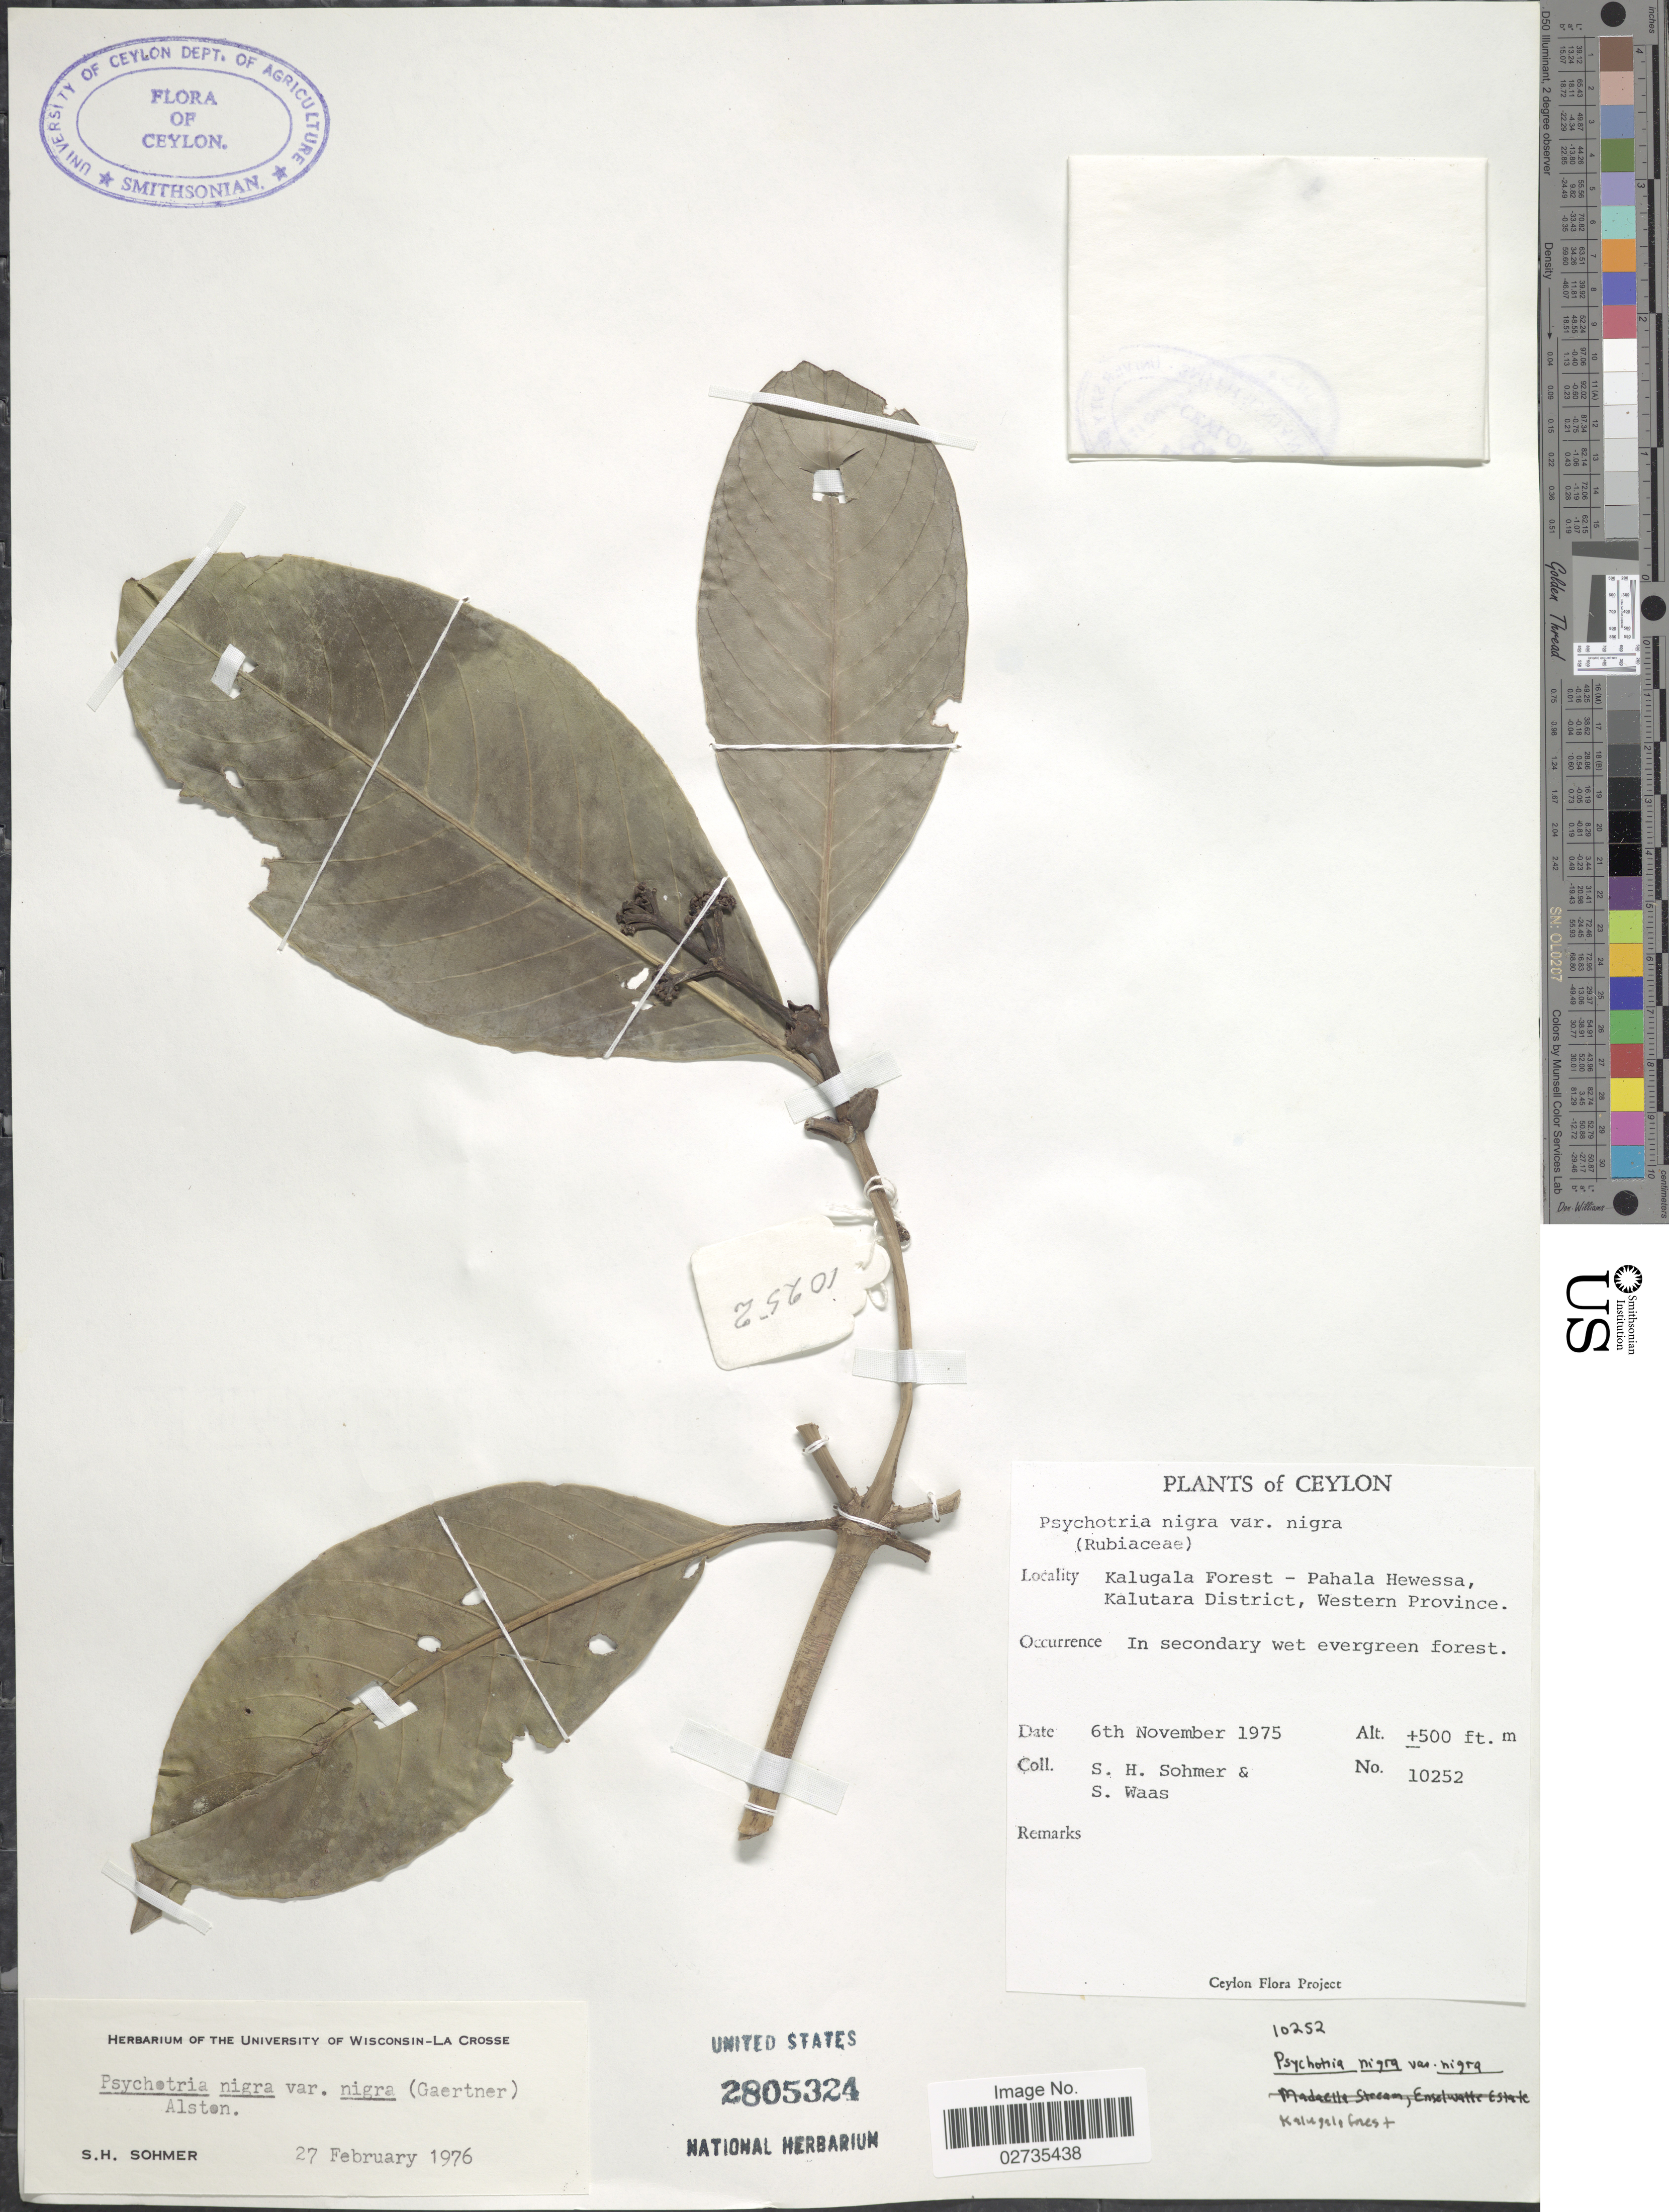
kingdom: Plantae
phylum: Tracheophyta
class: Magnoliopsida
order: Gentianales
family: Rubiaceae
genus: Psychotria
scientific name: Psychotria nigra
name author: (Gaertn.) Alston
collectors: S. H. Sohmer & S. Waas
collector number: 10252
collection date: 1975-11-06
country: Sri Lanka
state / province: Western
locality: Ceylon. Kalugala Forest - Pahala Hewessa, Kalutara District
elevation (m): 152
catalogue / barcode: US 2805324